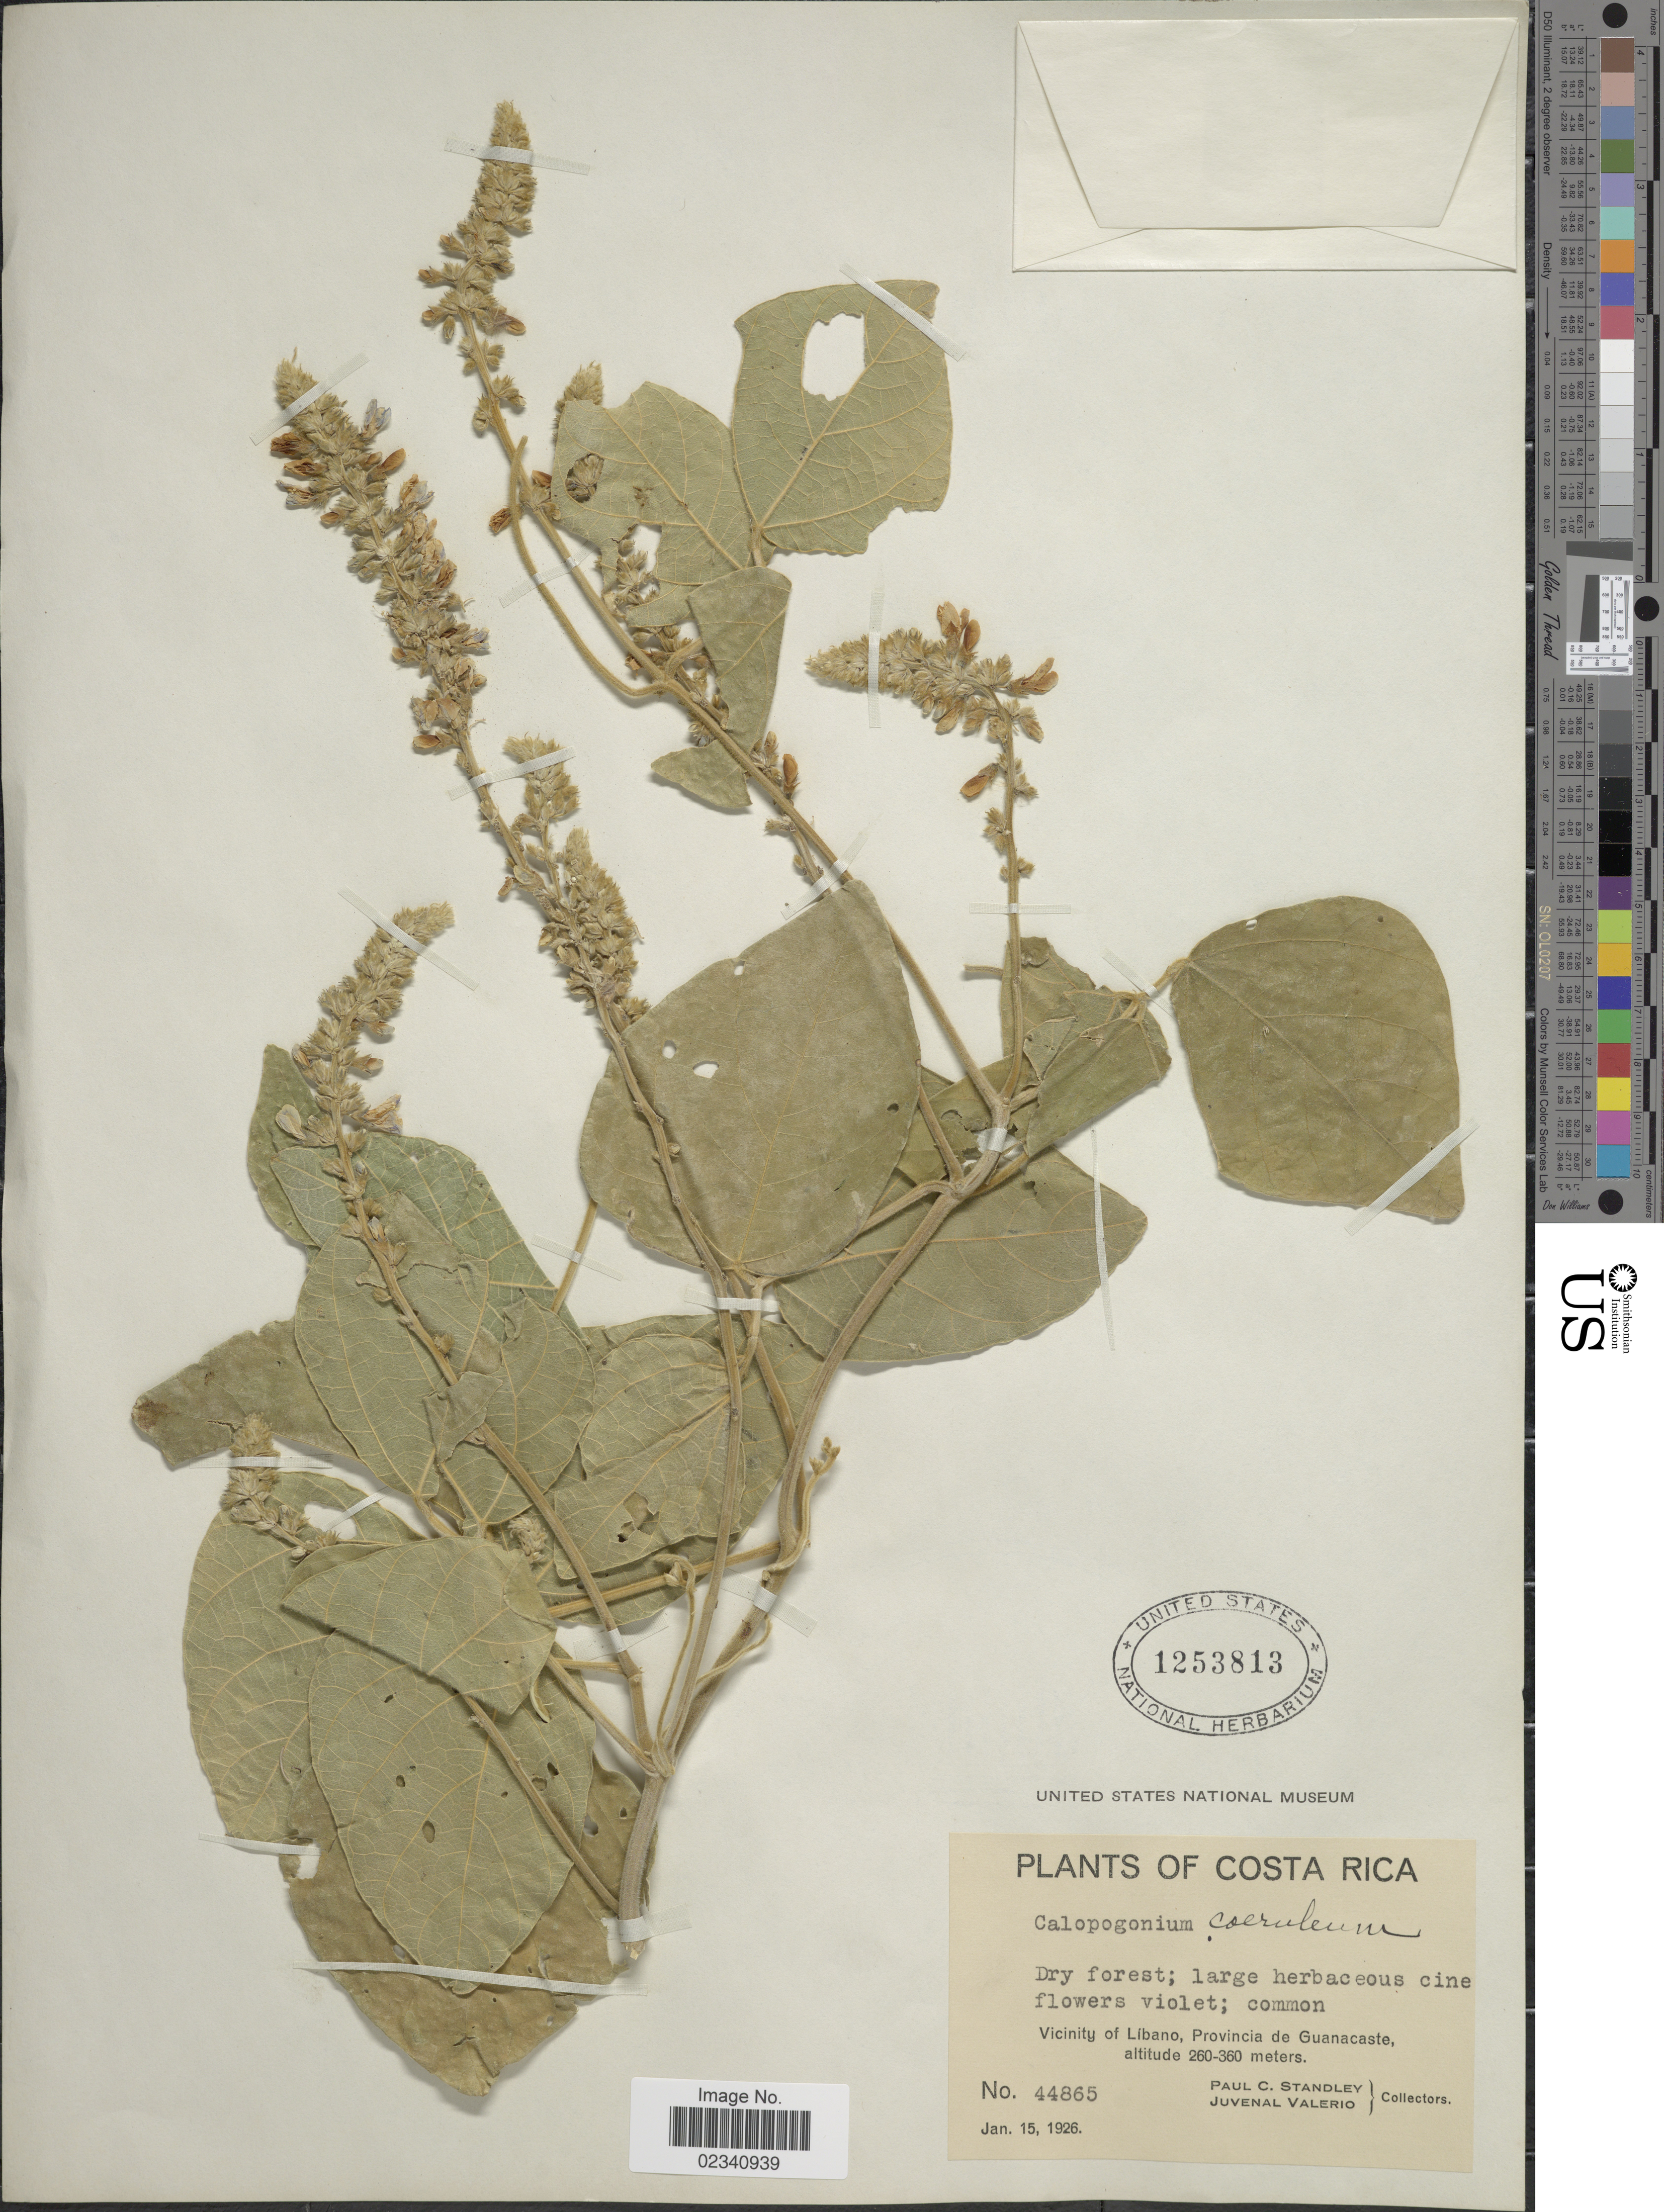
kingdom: Plantae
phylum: Tracheophyta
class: Magnoliopsida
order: Fabales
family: Fabaceae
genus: Calopogonium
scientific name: Calopogonium caeruleum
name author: (Benth.) C. Wright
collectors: P. C. Standley & J. Valerio R.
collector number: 44865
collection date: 1926-01-15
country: Costa Rica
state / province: Guanacaste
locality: Vicinity of Libano, Provincia de Guanacaste.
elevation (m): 260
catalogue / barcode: US 1253813